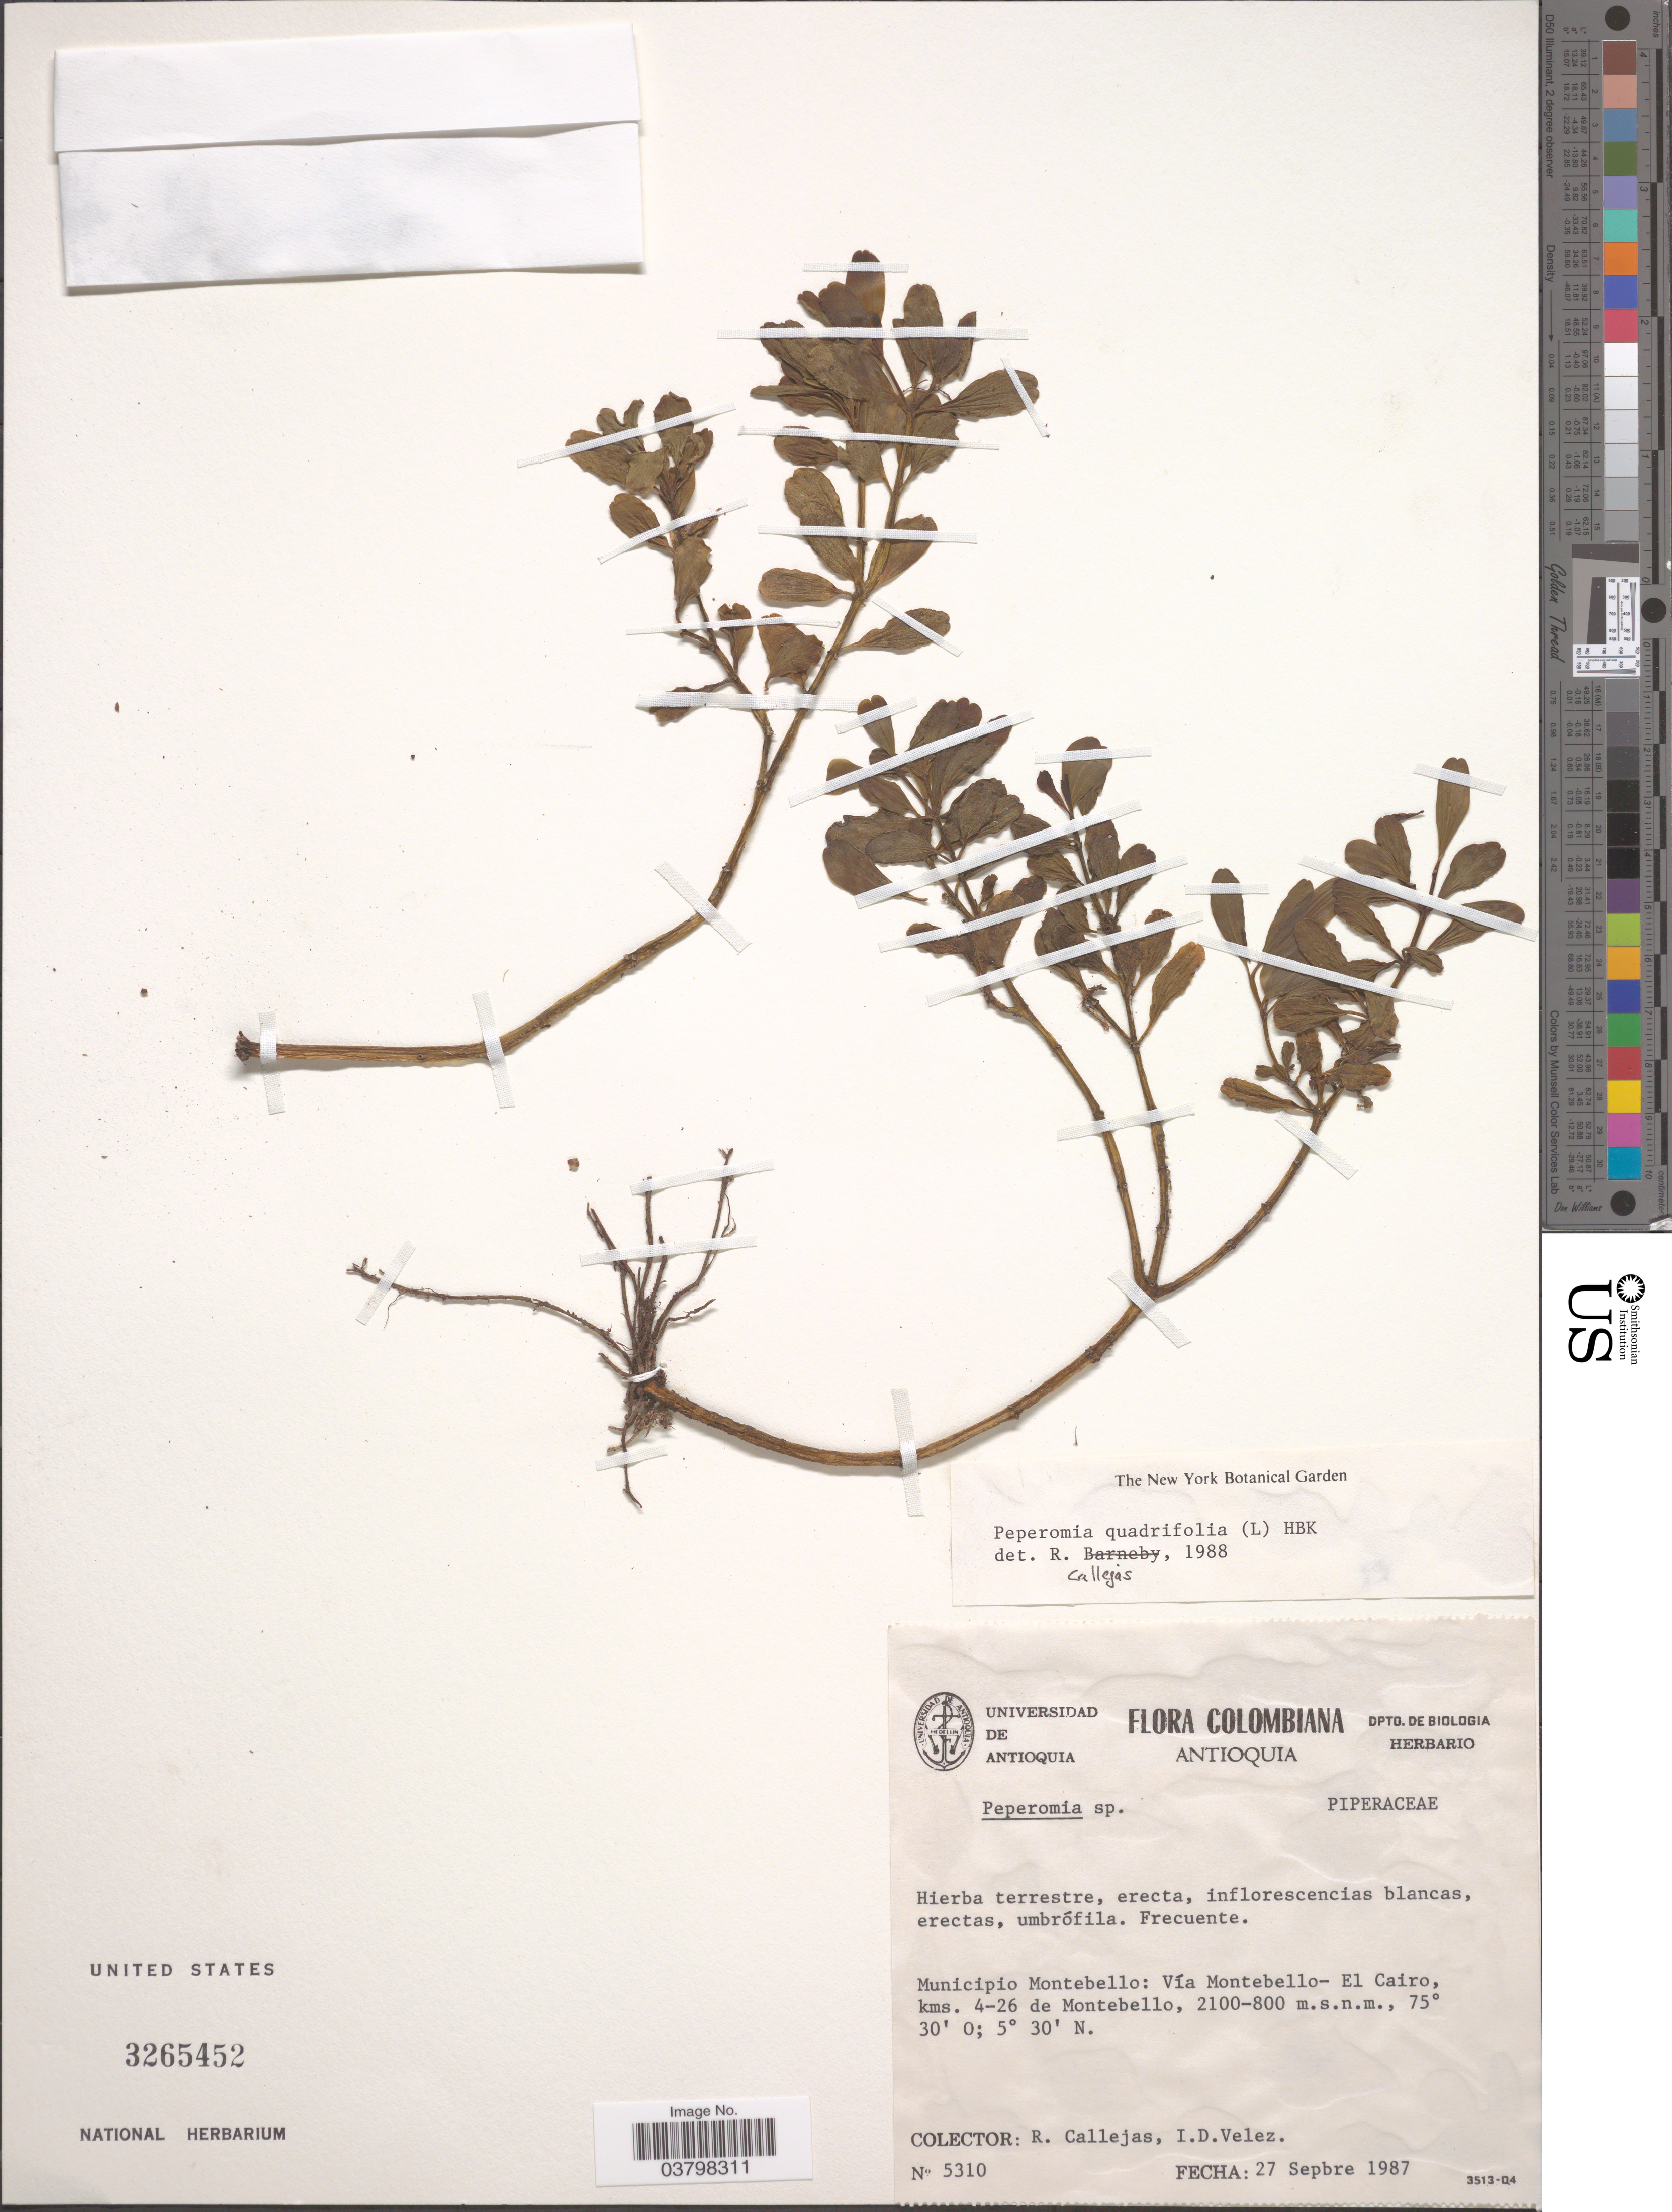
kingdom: Plantae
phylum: Tracheophyta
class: Magnoliopsida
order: Piperales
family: Piperaceae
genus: Peperomia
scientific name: Peperomia ilaloensis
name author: Sodiro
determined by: Jiménez, José Estaban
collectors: R. Callejas & I. Velez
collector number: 5310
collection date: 1987-09-27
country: Colombia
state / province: Antioquia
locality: Municipio Montebello: Vía Montebello-El Cairo, kms. 4-26 de Montebello.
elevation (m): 800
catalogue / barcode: US 3265452